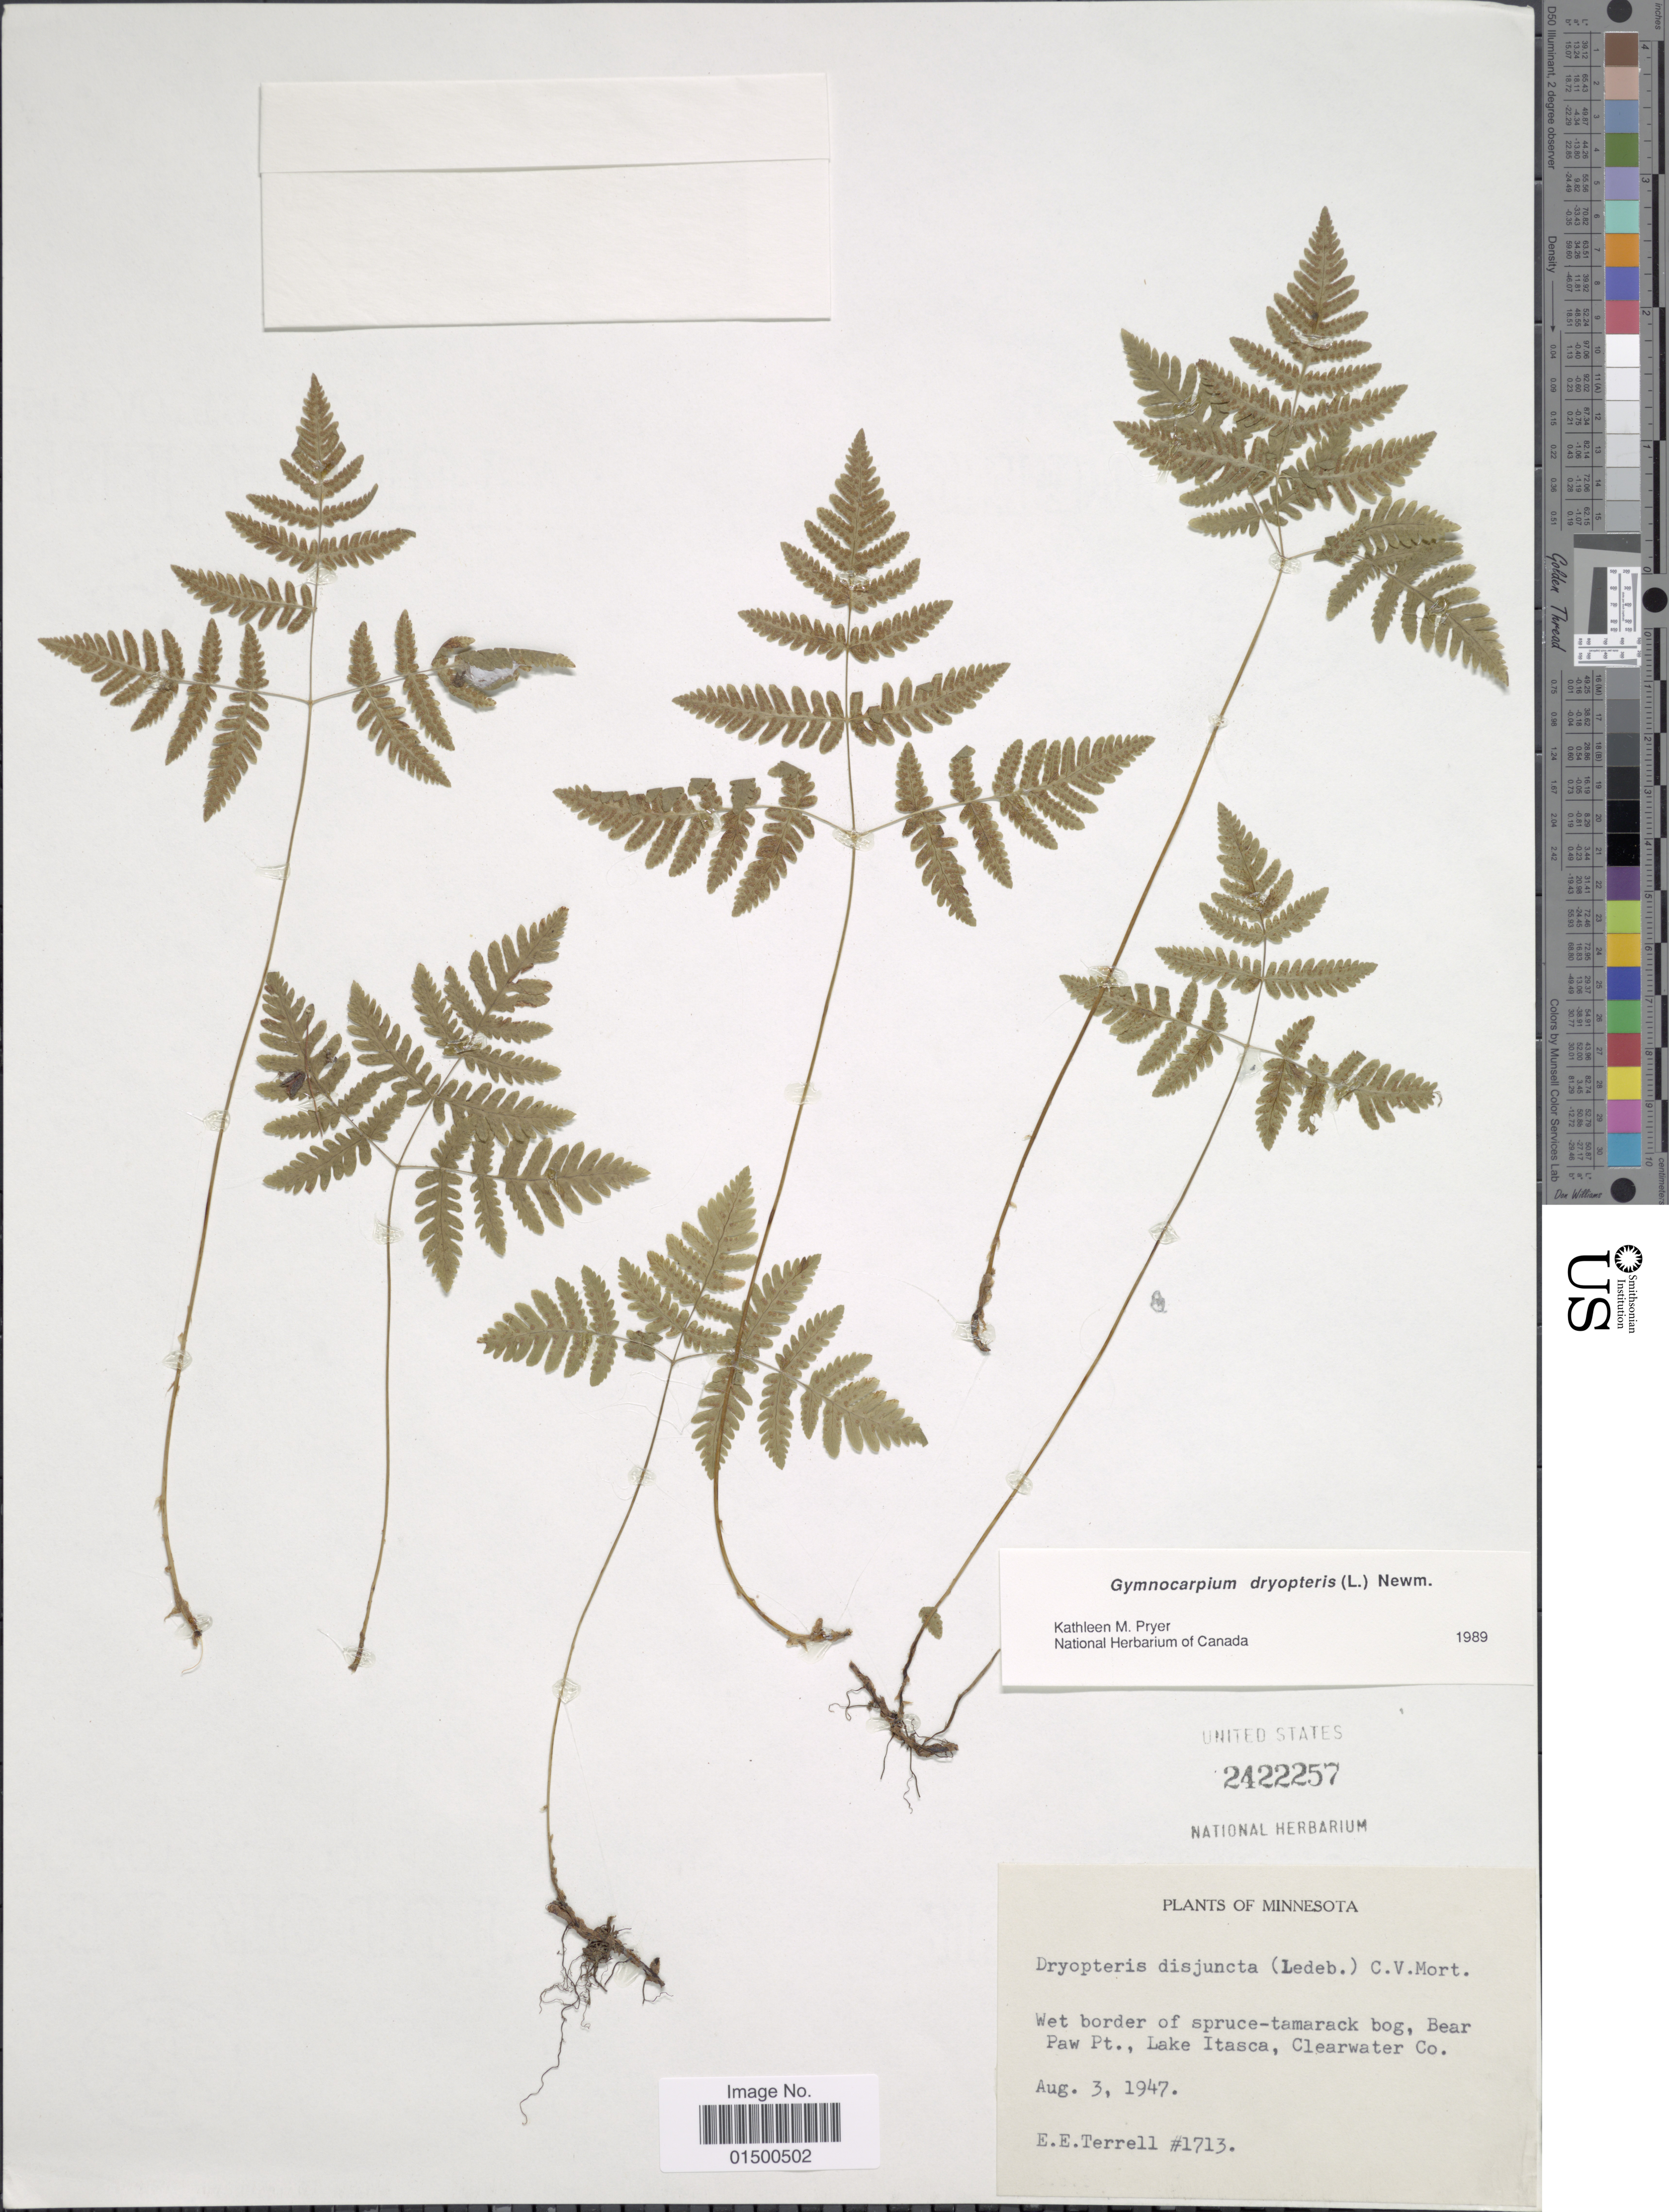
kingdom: Plantae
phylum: Tracheophyta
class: Polypodiopsida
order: Polypodiales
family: Cystopteridaceae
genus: Gymnocarpium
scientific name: Gymnocarpium dryopteris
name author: (L.) Newman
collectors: E. E. Terrell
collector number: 1713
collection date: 1947-08-03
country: United States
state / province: Minnesota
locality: Wet border of spruce-tamarack bog, Bear Paw Pt., Lake Itasca, Clearwater Co.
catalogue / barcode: US 2422257